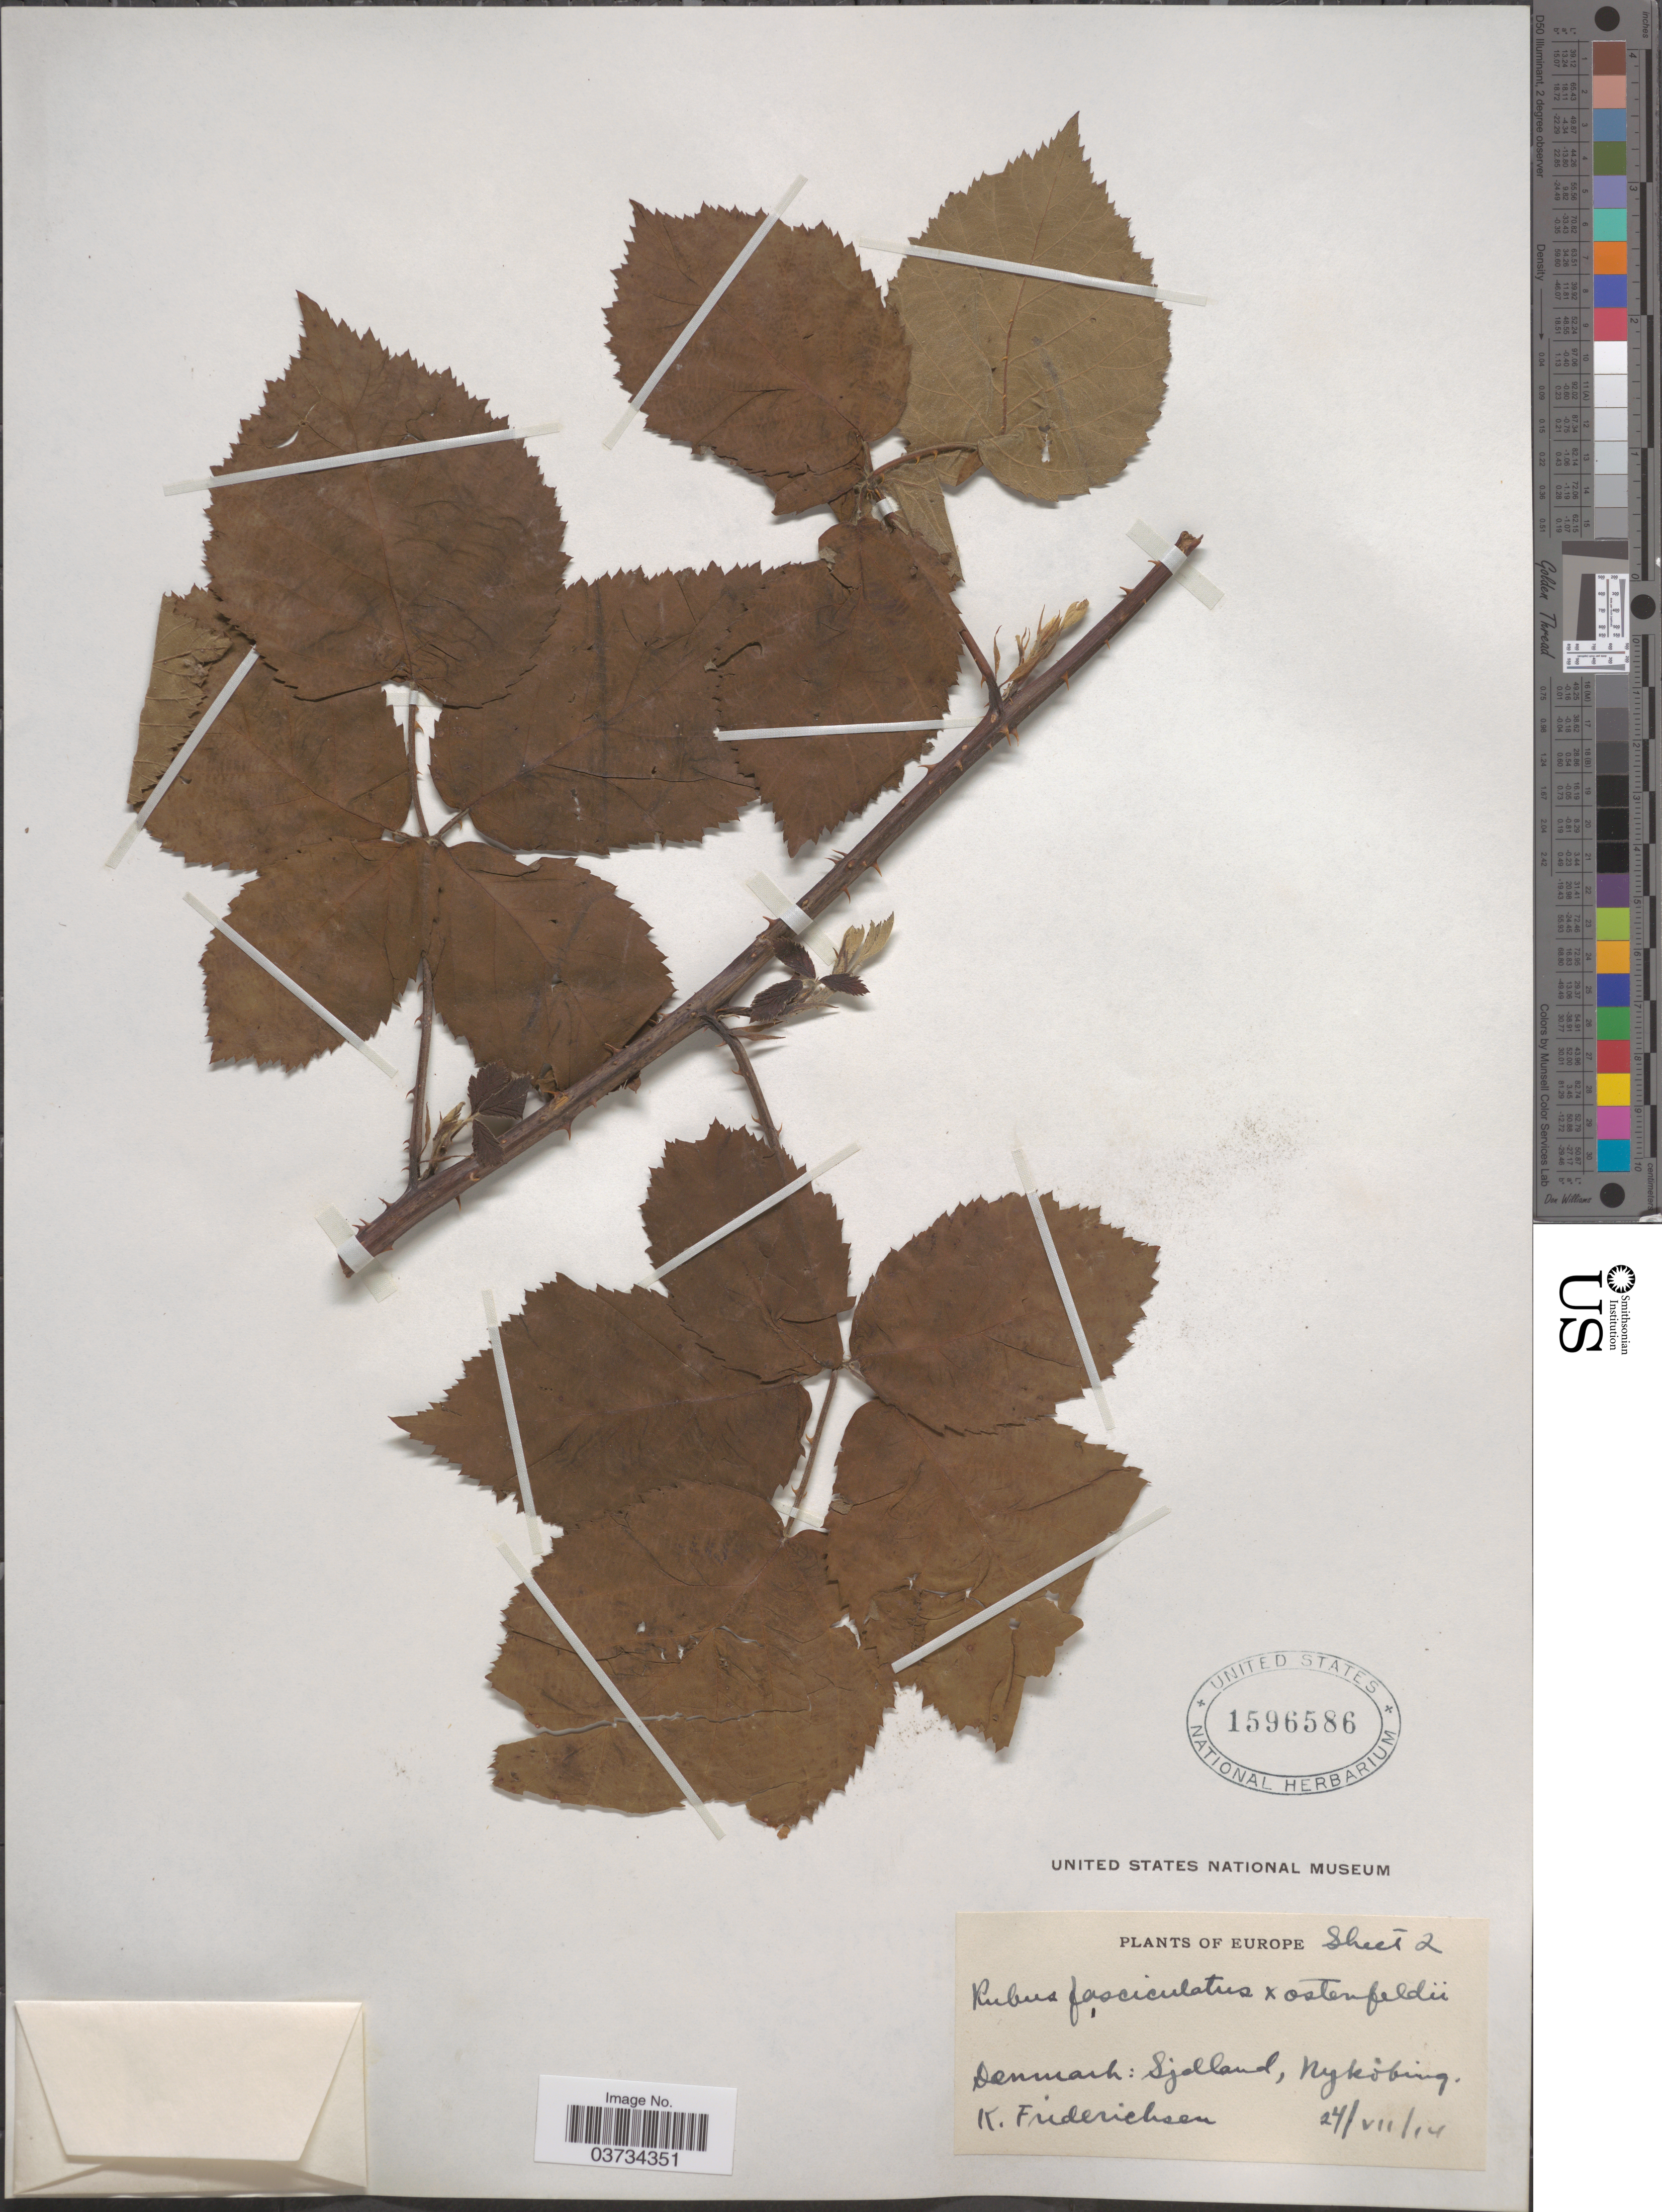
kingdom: Plantae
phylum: Tracheophyta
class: Magnoliopsida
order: Rosales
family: Rosaceae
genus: Rubus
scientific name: Rubus fasciculatus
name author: P.J. Müll.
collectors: K. Friderichsen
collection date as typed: Transcribed d/m/y: 24/7/14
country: Denmark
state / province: Sjæland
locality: Sjalland, Nykobing.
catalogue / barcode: US 1596586